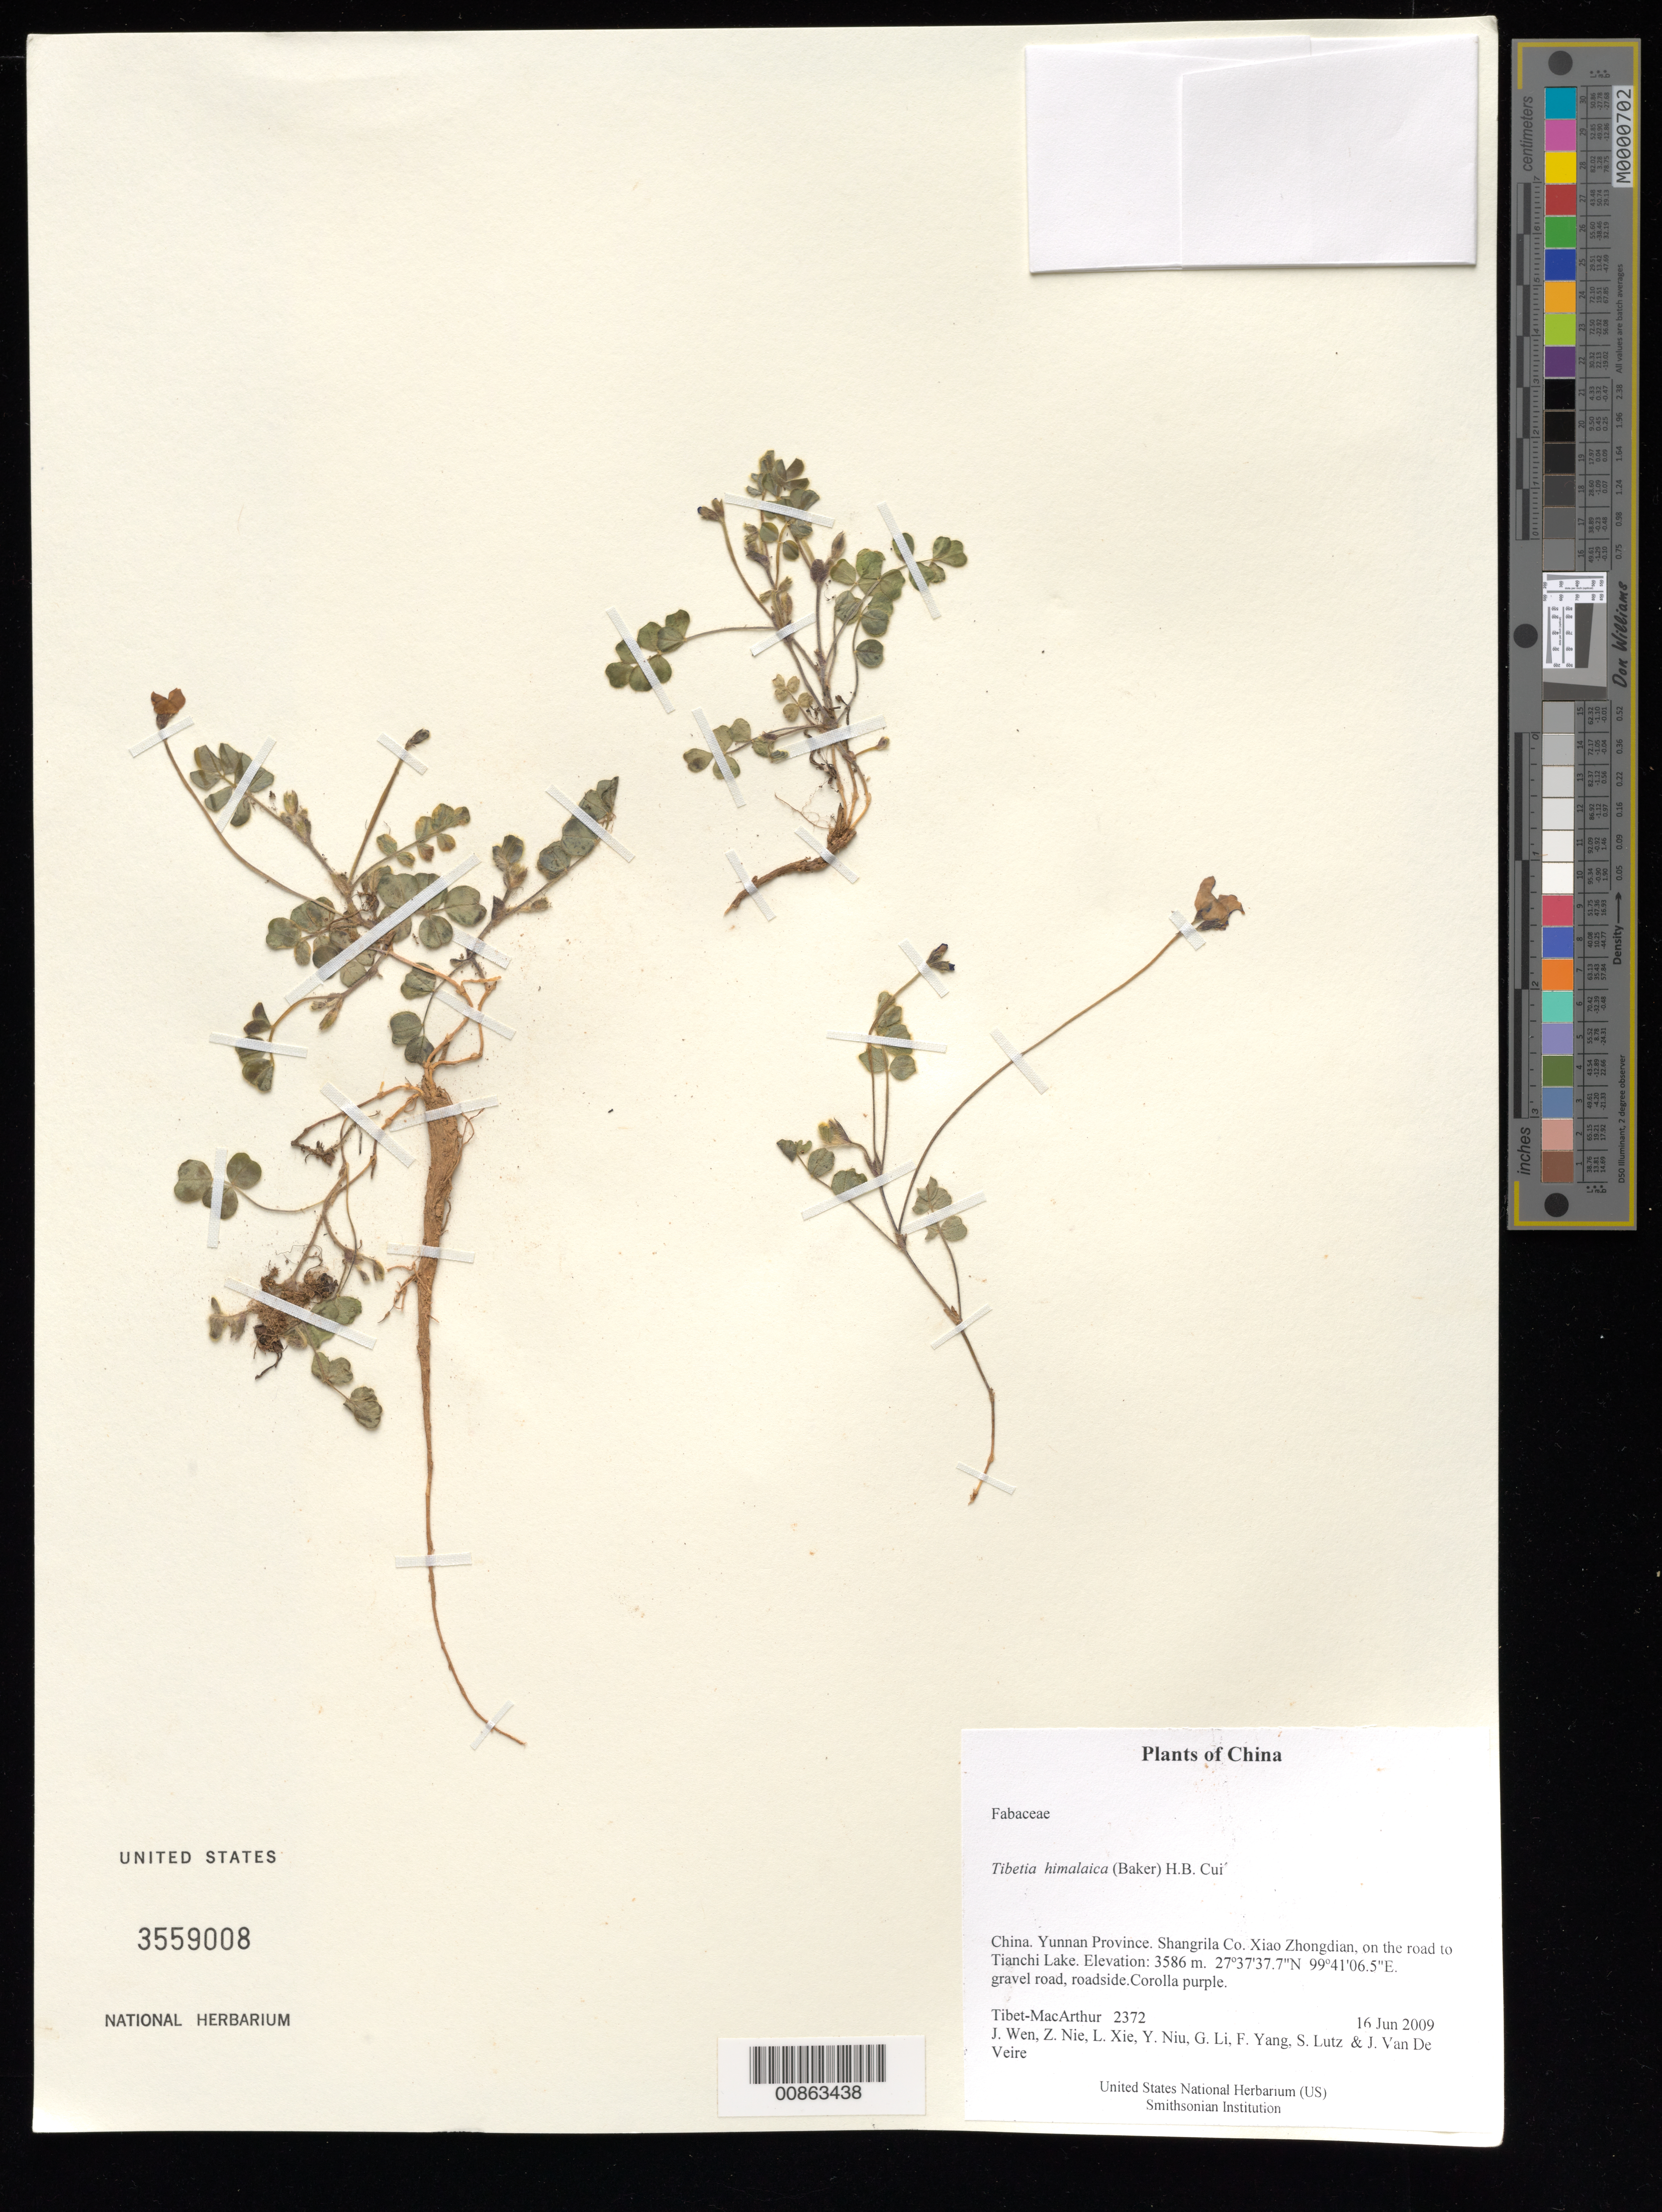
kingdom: Plantae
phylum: Tracheophyta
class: Magnoliopsida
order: Fabales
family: Fabaceae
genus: Tibetia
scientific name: Tibetia himalaica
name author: (Baker) H.B. Cui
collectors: Tibet-MacArthur, J. Wen, Z. Nie, L. Xie, Y. Niu, G. Li, F. Yang, S. Lutz & J. Van De Veire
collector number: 2372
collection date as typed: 16 Jun 2009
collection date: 2009-06-16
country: China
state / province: Yunnan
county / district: Shangrila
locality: Xiao Zhongdian, on the road to Tianchi Lake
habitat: gravel road, roadside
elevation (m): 3586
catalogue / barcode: US 3559008